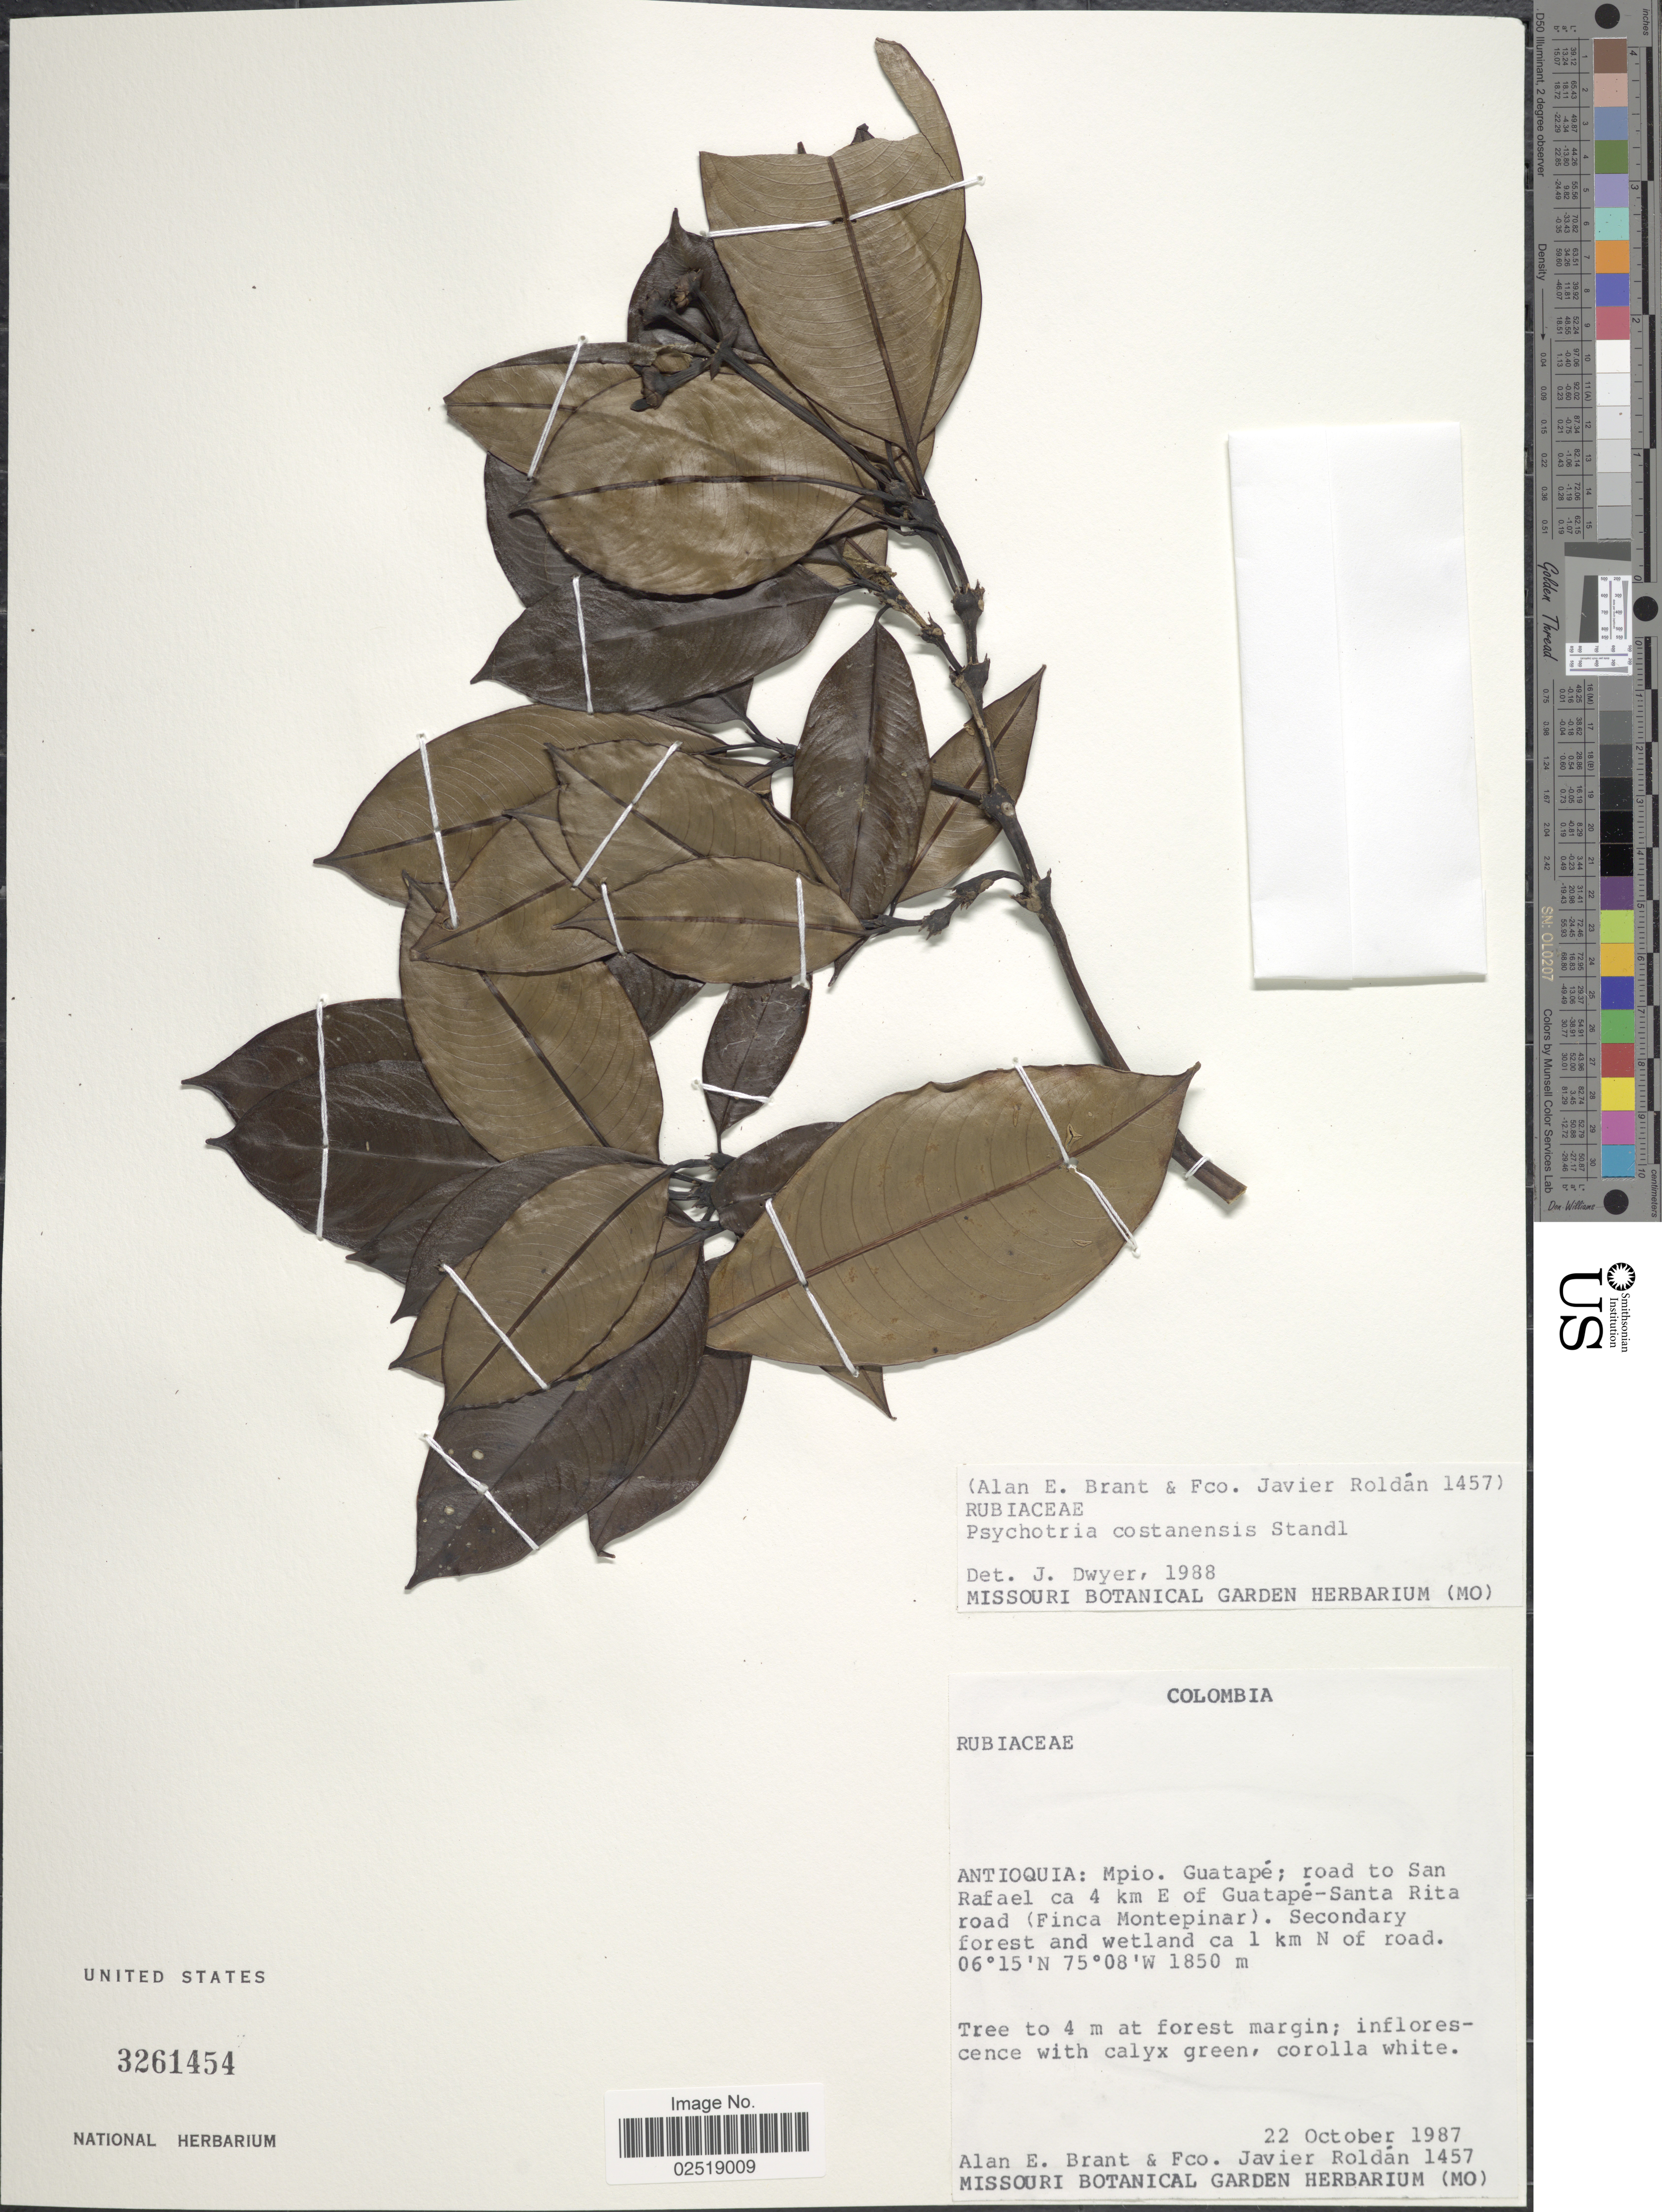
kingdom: Plantae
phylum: Tracheophyta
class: Magnoliopsida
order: Gentianales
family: Rubiaceae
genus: Psychotria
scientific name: Psychotria costanensis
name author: Steyerm.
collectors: A. Brant & F. J. Roldán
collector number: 1457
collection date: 1987-10-22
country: Colombia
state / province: Antioquia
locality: Antioquia: Mpio. Guatape; road to San Rafael ca 4 km E of Guatape-Santa Rita road (Finca Montepinar)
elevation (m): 1850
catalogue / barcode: US 3261454